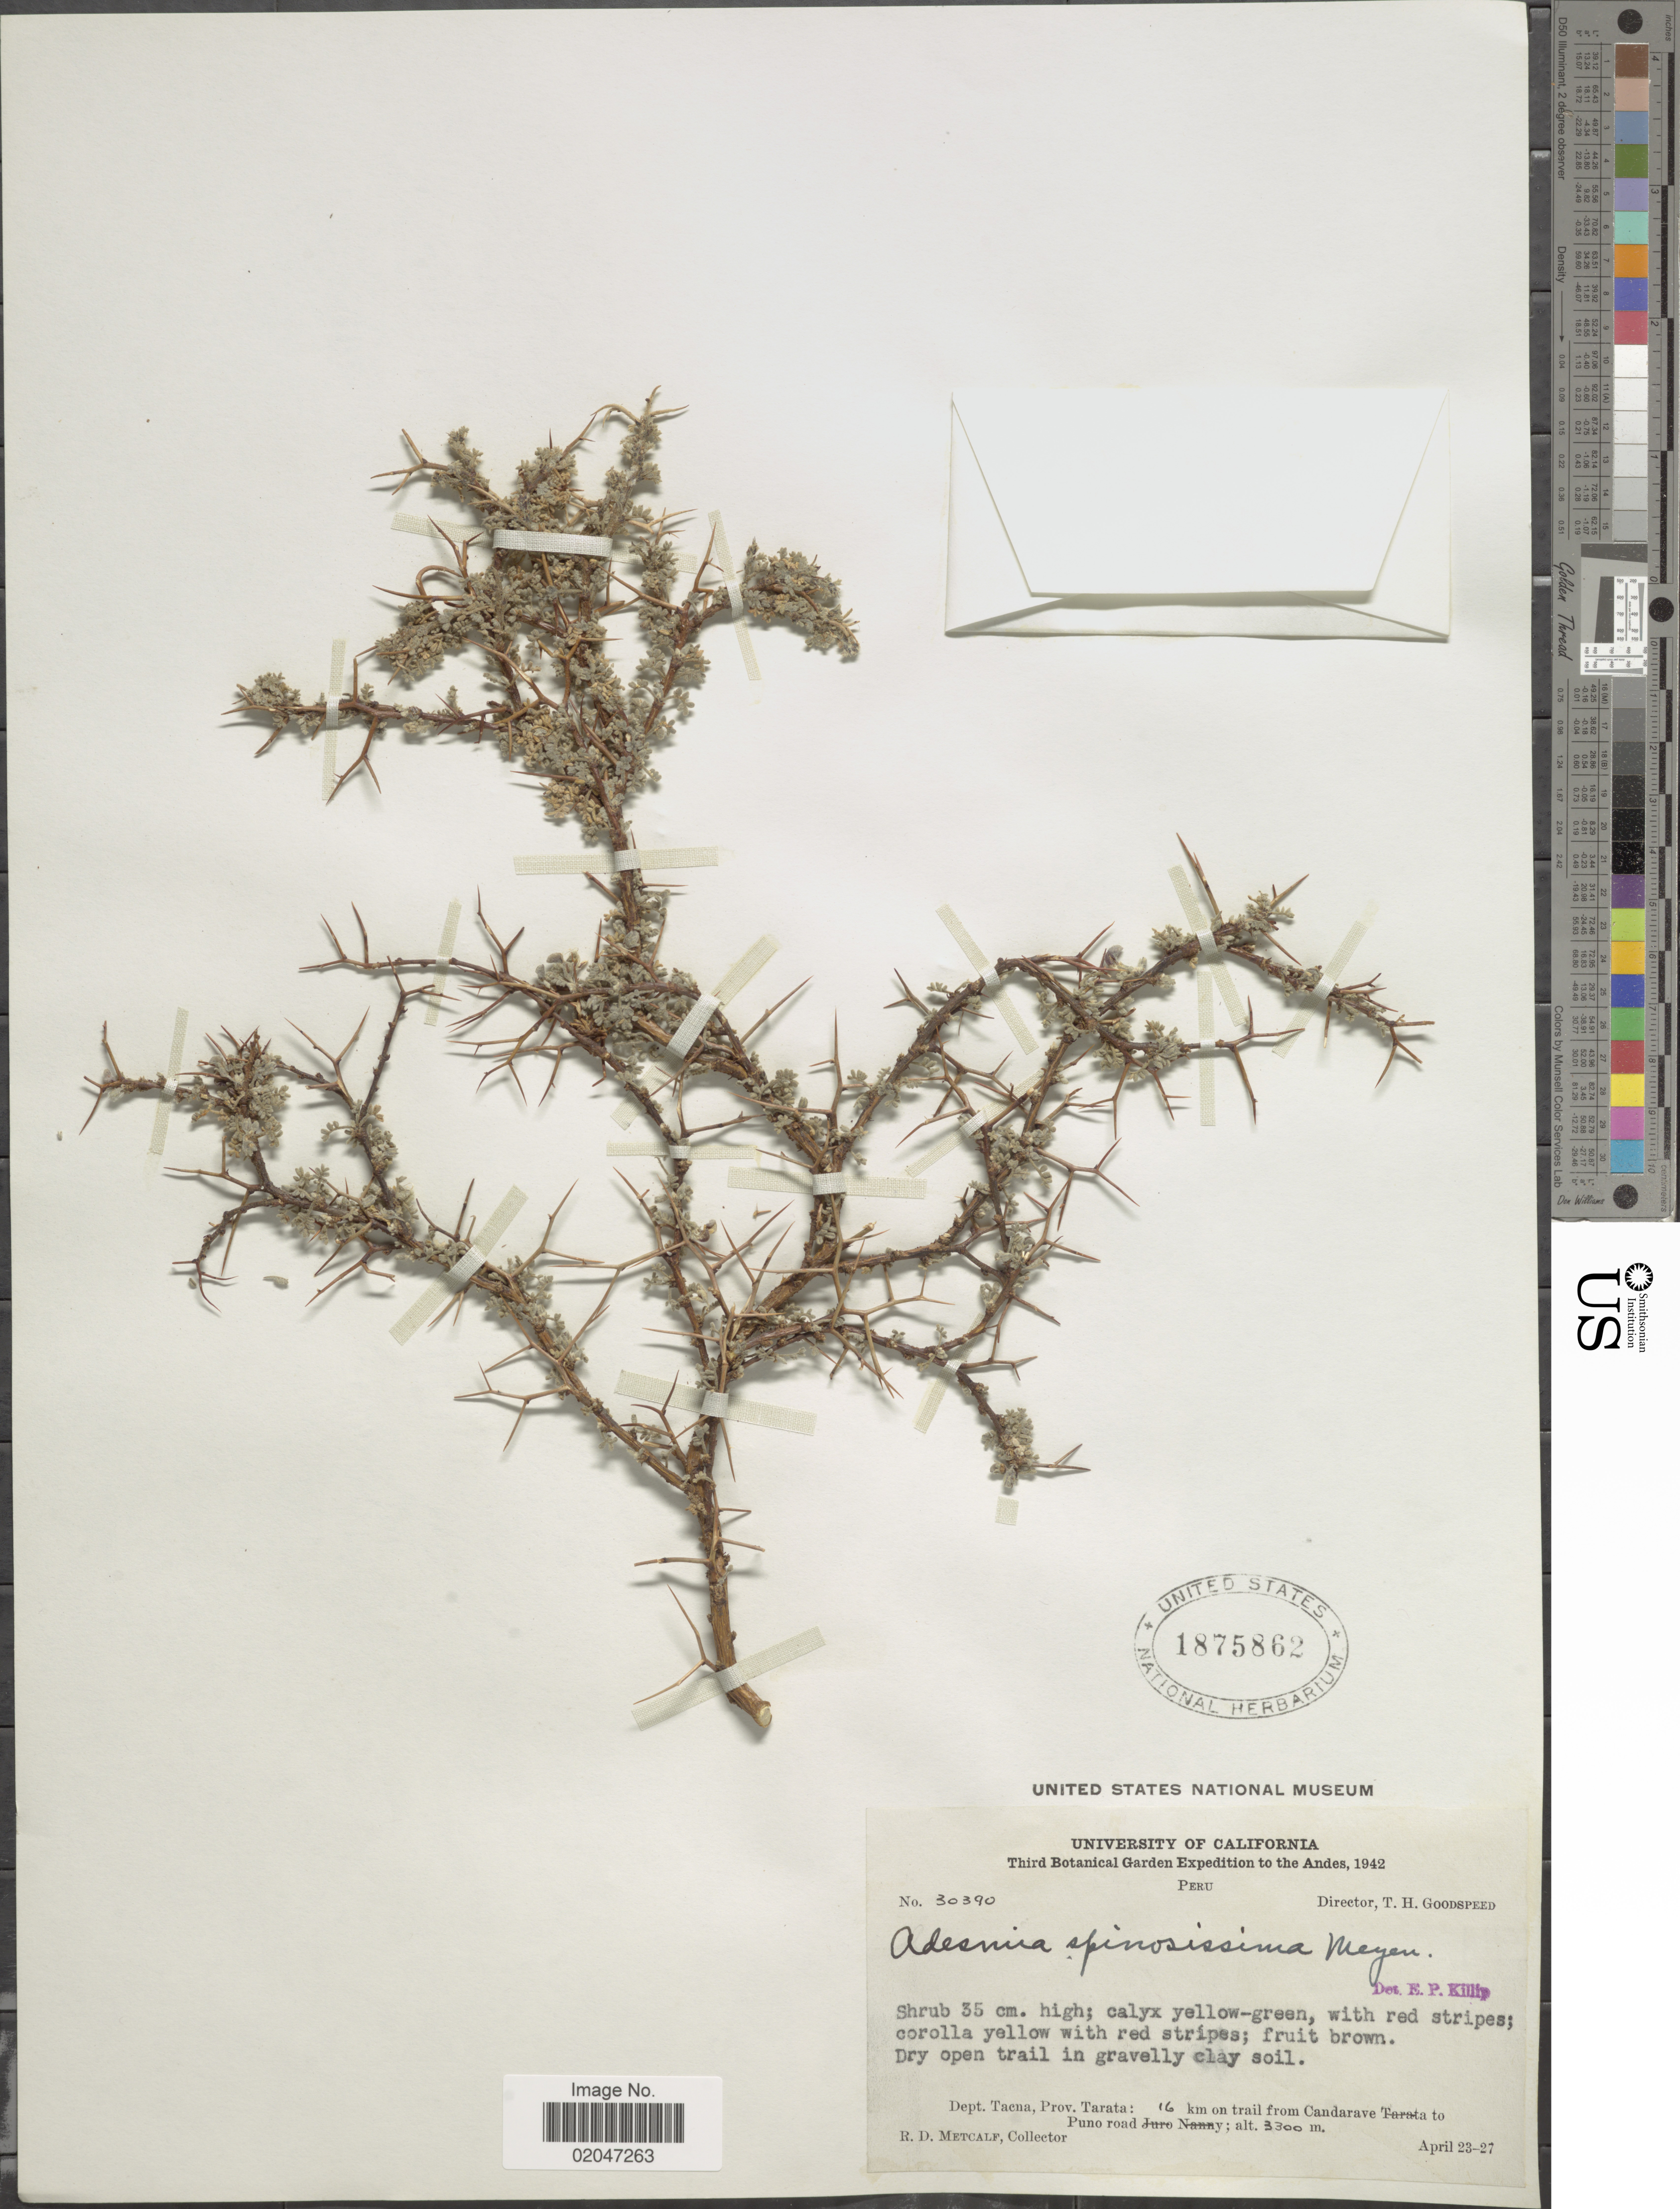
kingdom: Plantae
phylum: Tracheophyta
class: Magnoliopsida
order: Fabales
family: Fabaceae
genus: Adesmia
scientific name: Adesmia spinosissima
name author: Meyen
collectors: R. D. Metcalf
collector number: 30390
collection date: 1942-04-23/1942-04-27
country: Peru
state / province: Tacna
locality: The Andes, Dept. Tacna, Prov. Tarata: 16 km on trail from Candarave to Puno road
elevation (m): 3300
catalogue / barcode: US 1875862